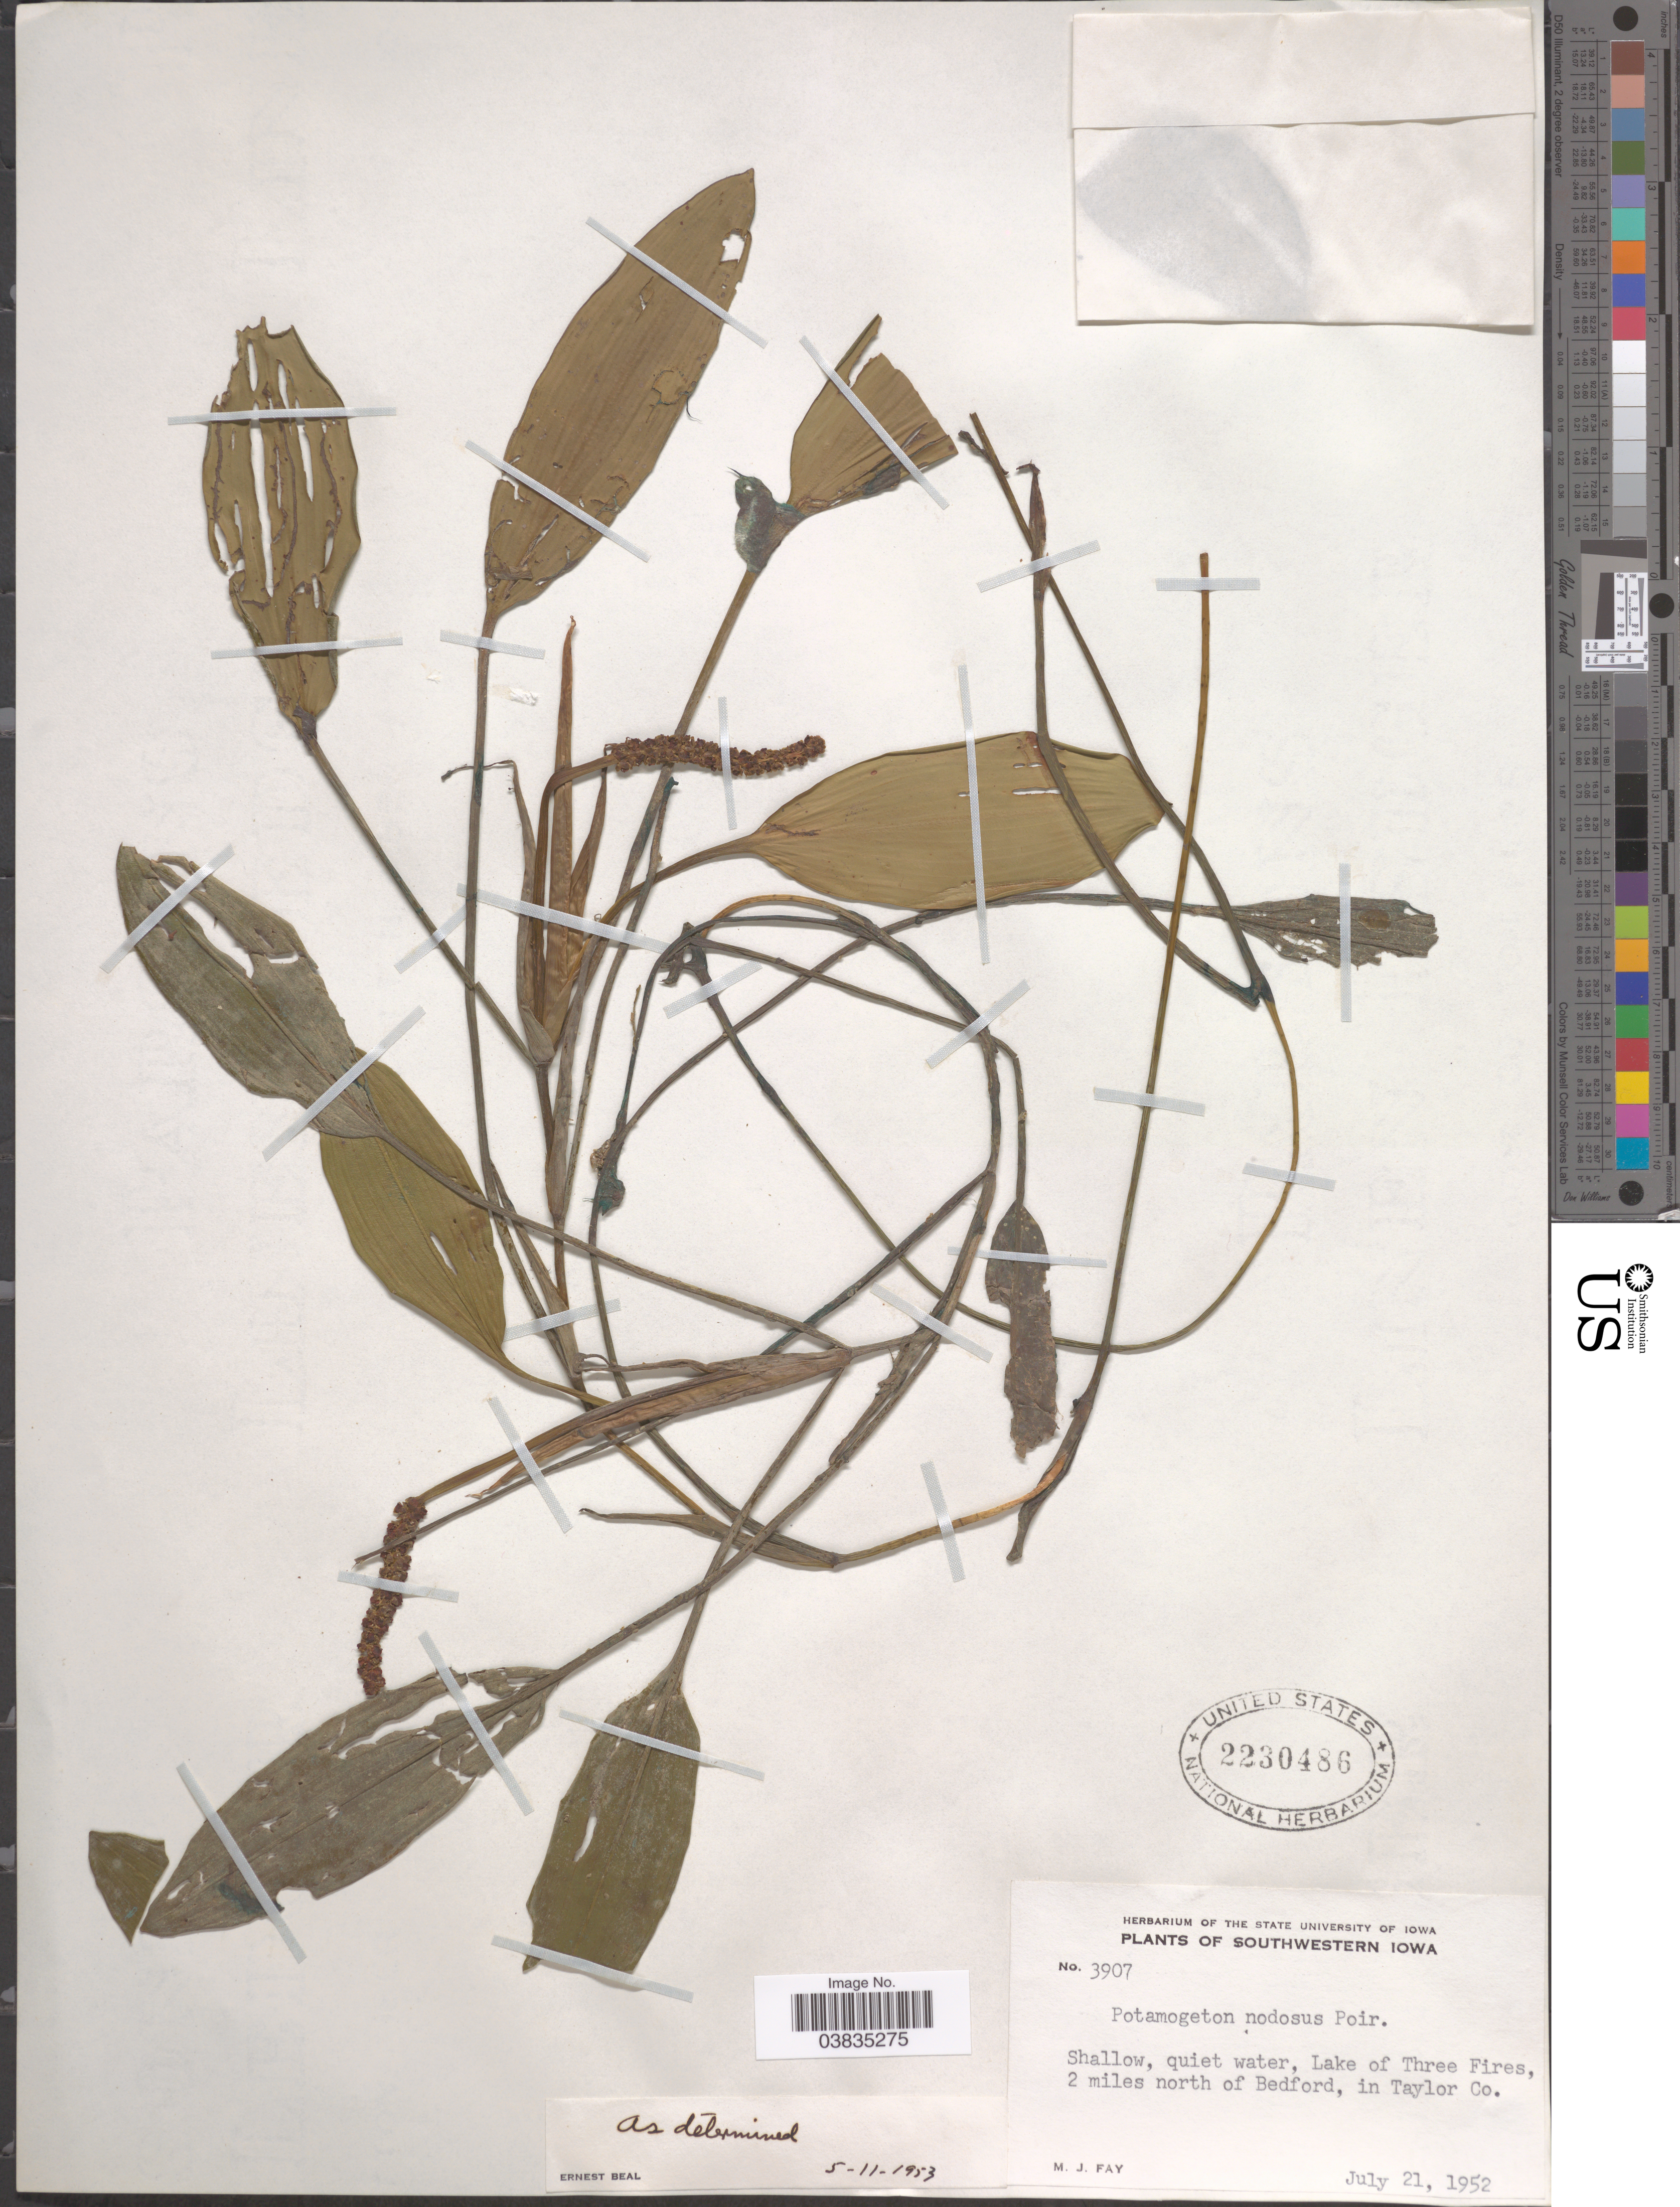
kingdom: Plantae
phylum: Tracheophyta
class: Liliopsida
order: Alismatales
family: Potamogetonaceae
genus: Potamogeton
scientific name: Potamogeton nodosus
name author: Poir.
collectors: M. Fay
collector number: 3907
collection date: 1952-07-21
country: United States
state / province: Iowa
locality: Southwestern Iowa. Lake of Three Fires, 2 miles north of Bedford, in Taylor Co.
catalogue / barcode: US 2230486